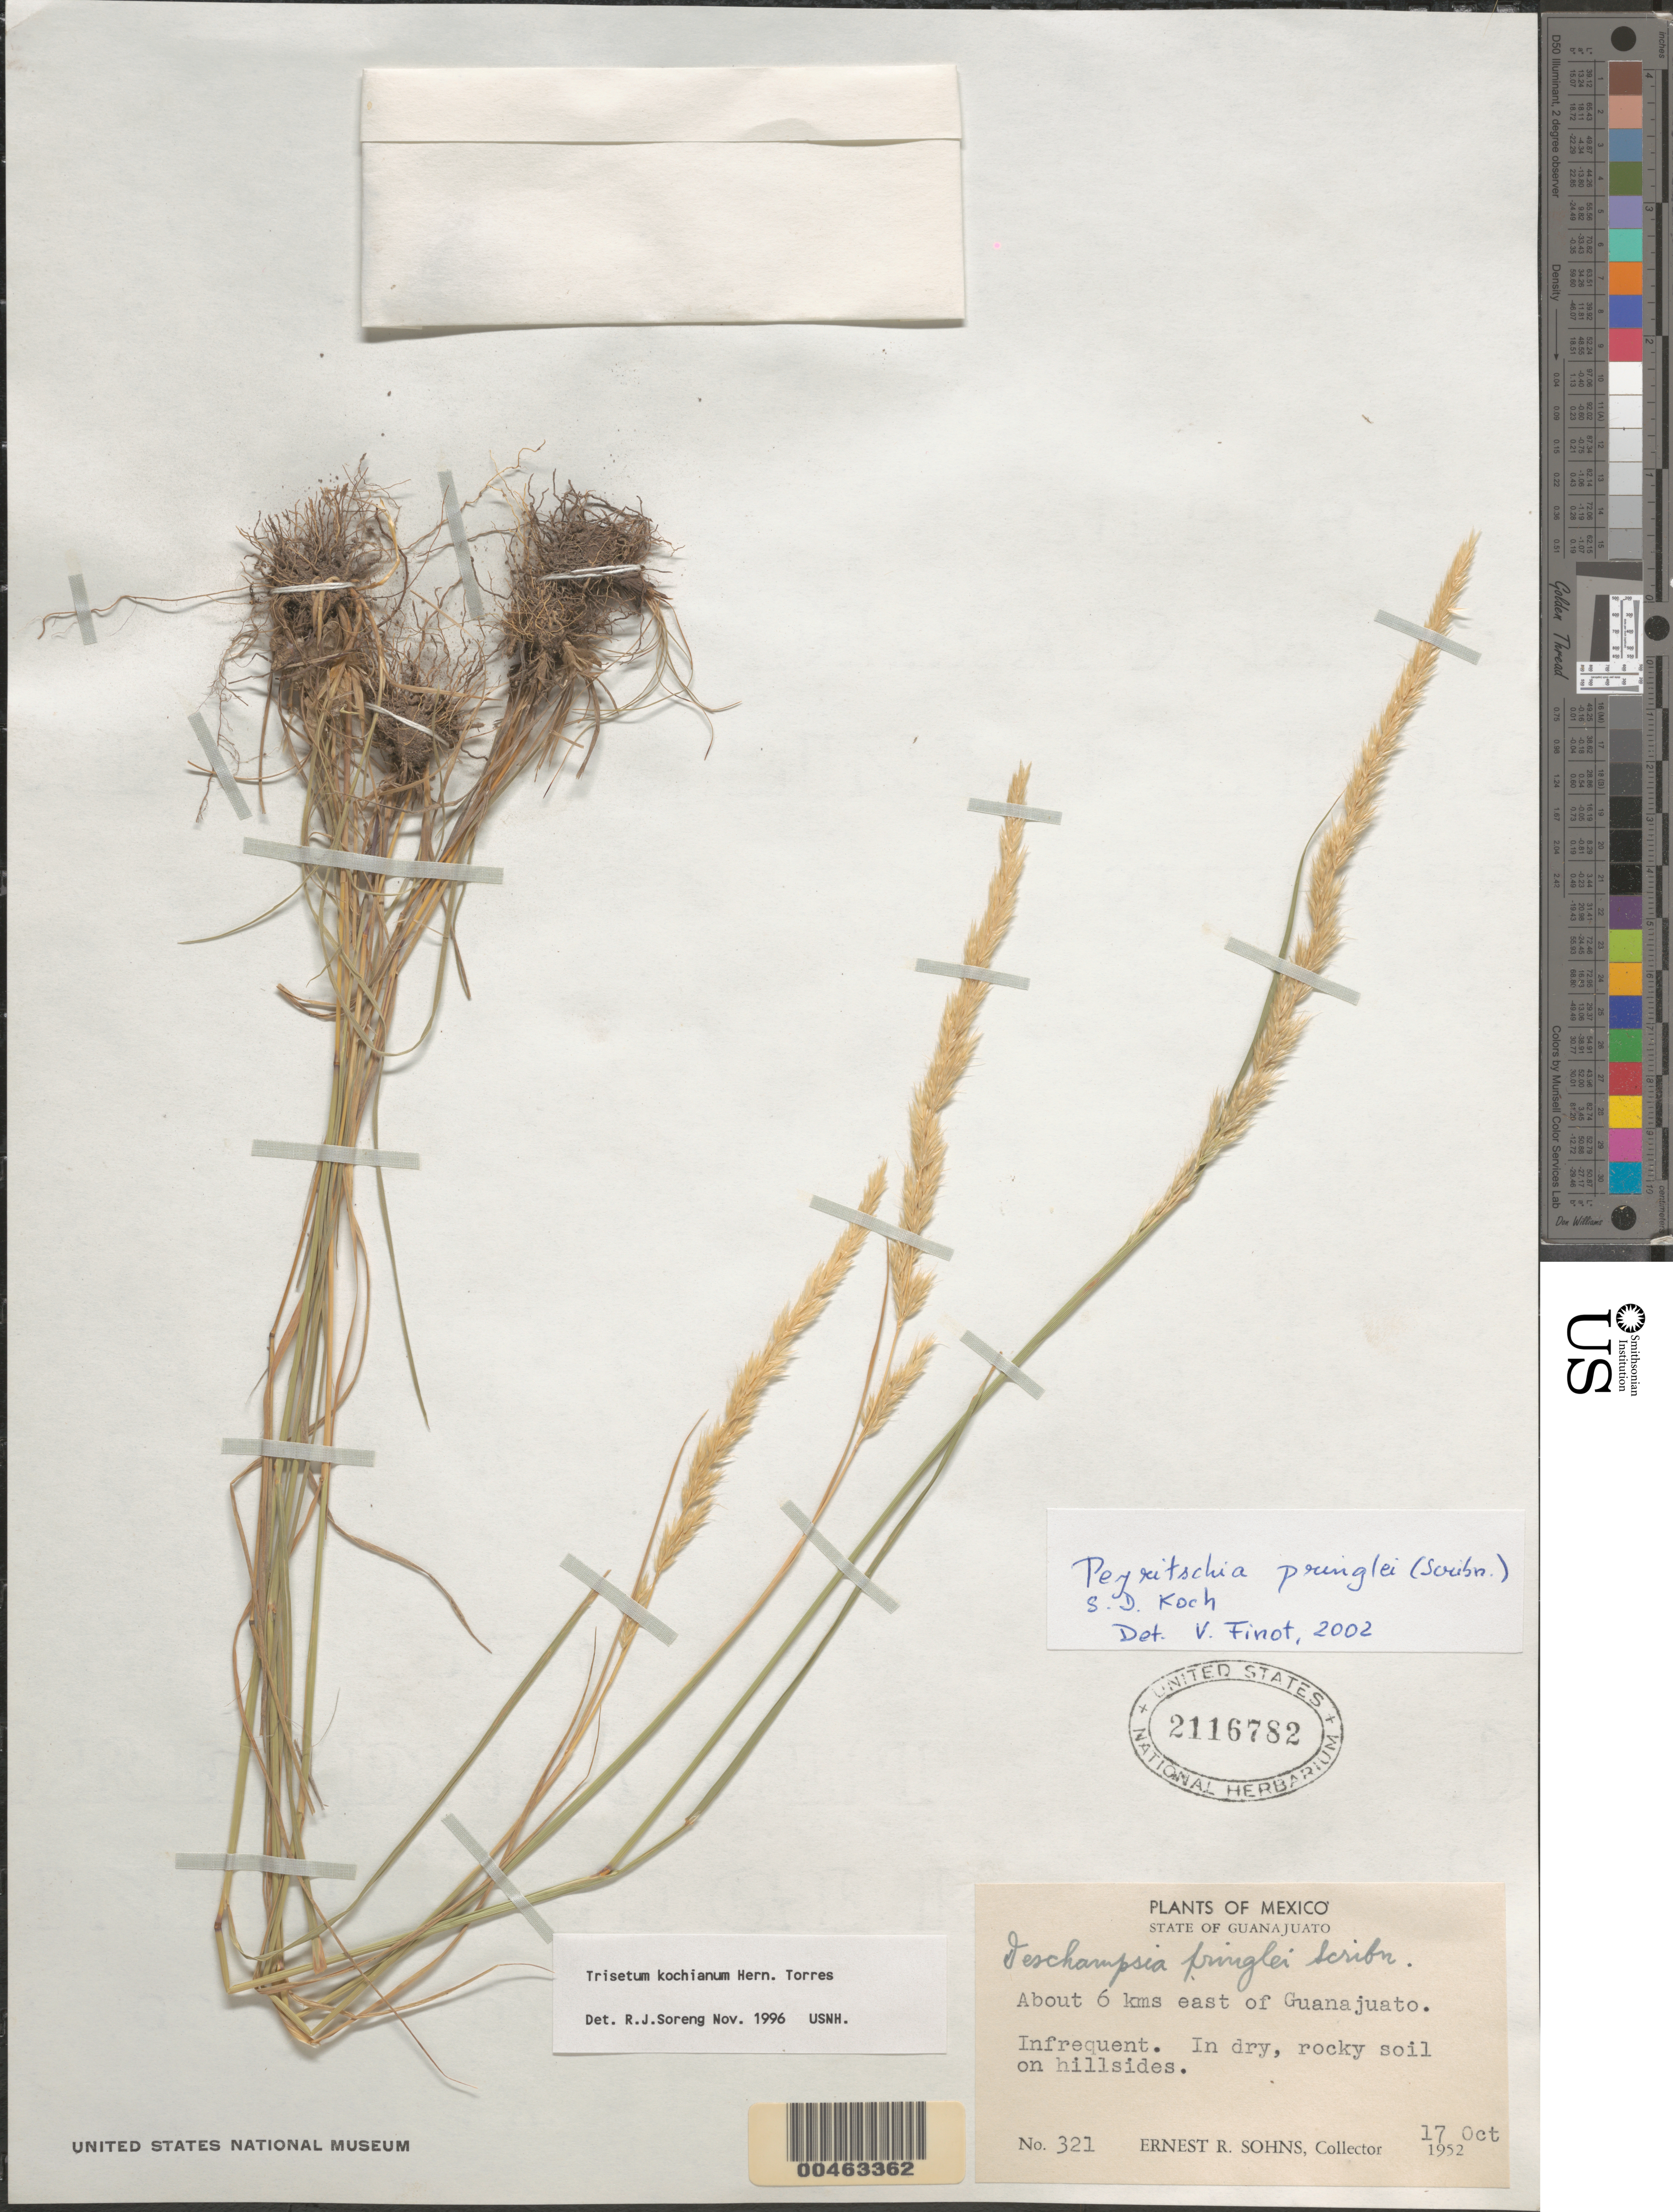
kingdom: Plantae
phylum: Tracheophyta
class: Liliopsida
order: Poales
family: Poaceae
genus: Peyritschia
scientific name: Peyritschia pringlei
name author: (Scribn.) S.D. Koch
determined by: Finot, V. L.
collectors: E. R. Sohns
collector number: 321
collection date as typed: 17 Oct 1952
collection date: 1952-10-17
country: Mexico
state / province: Guanajuato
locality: About 6 kms. E of Guanajuato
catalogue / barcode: US 2116782